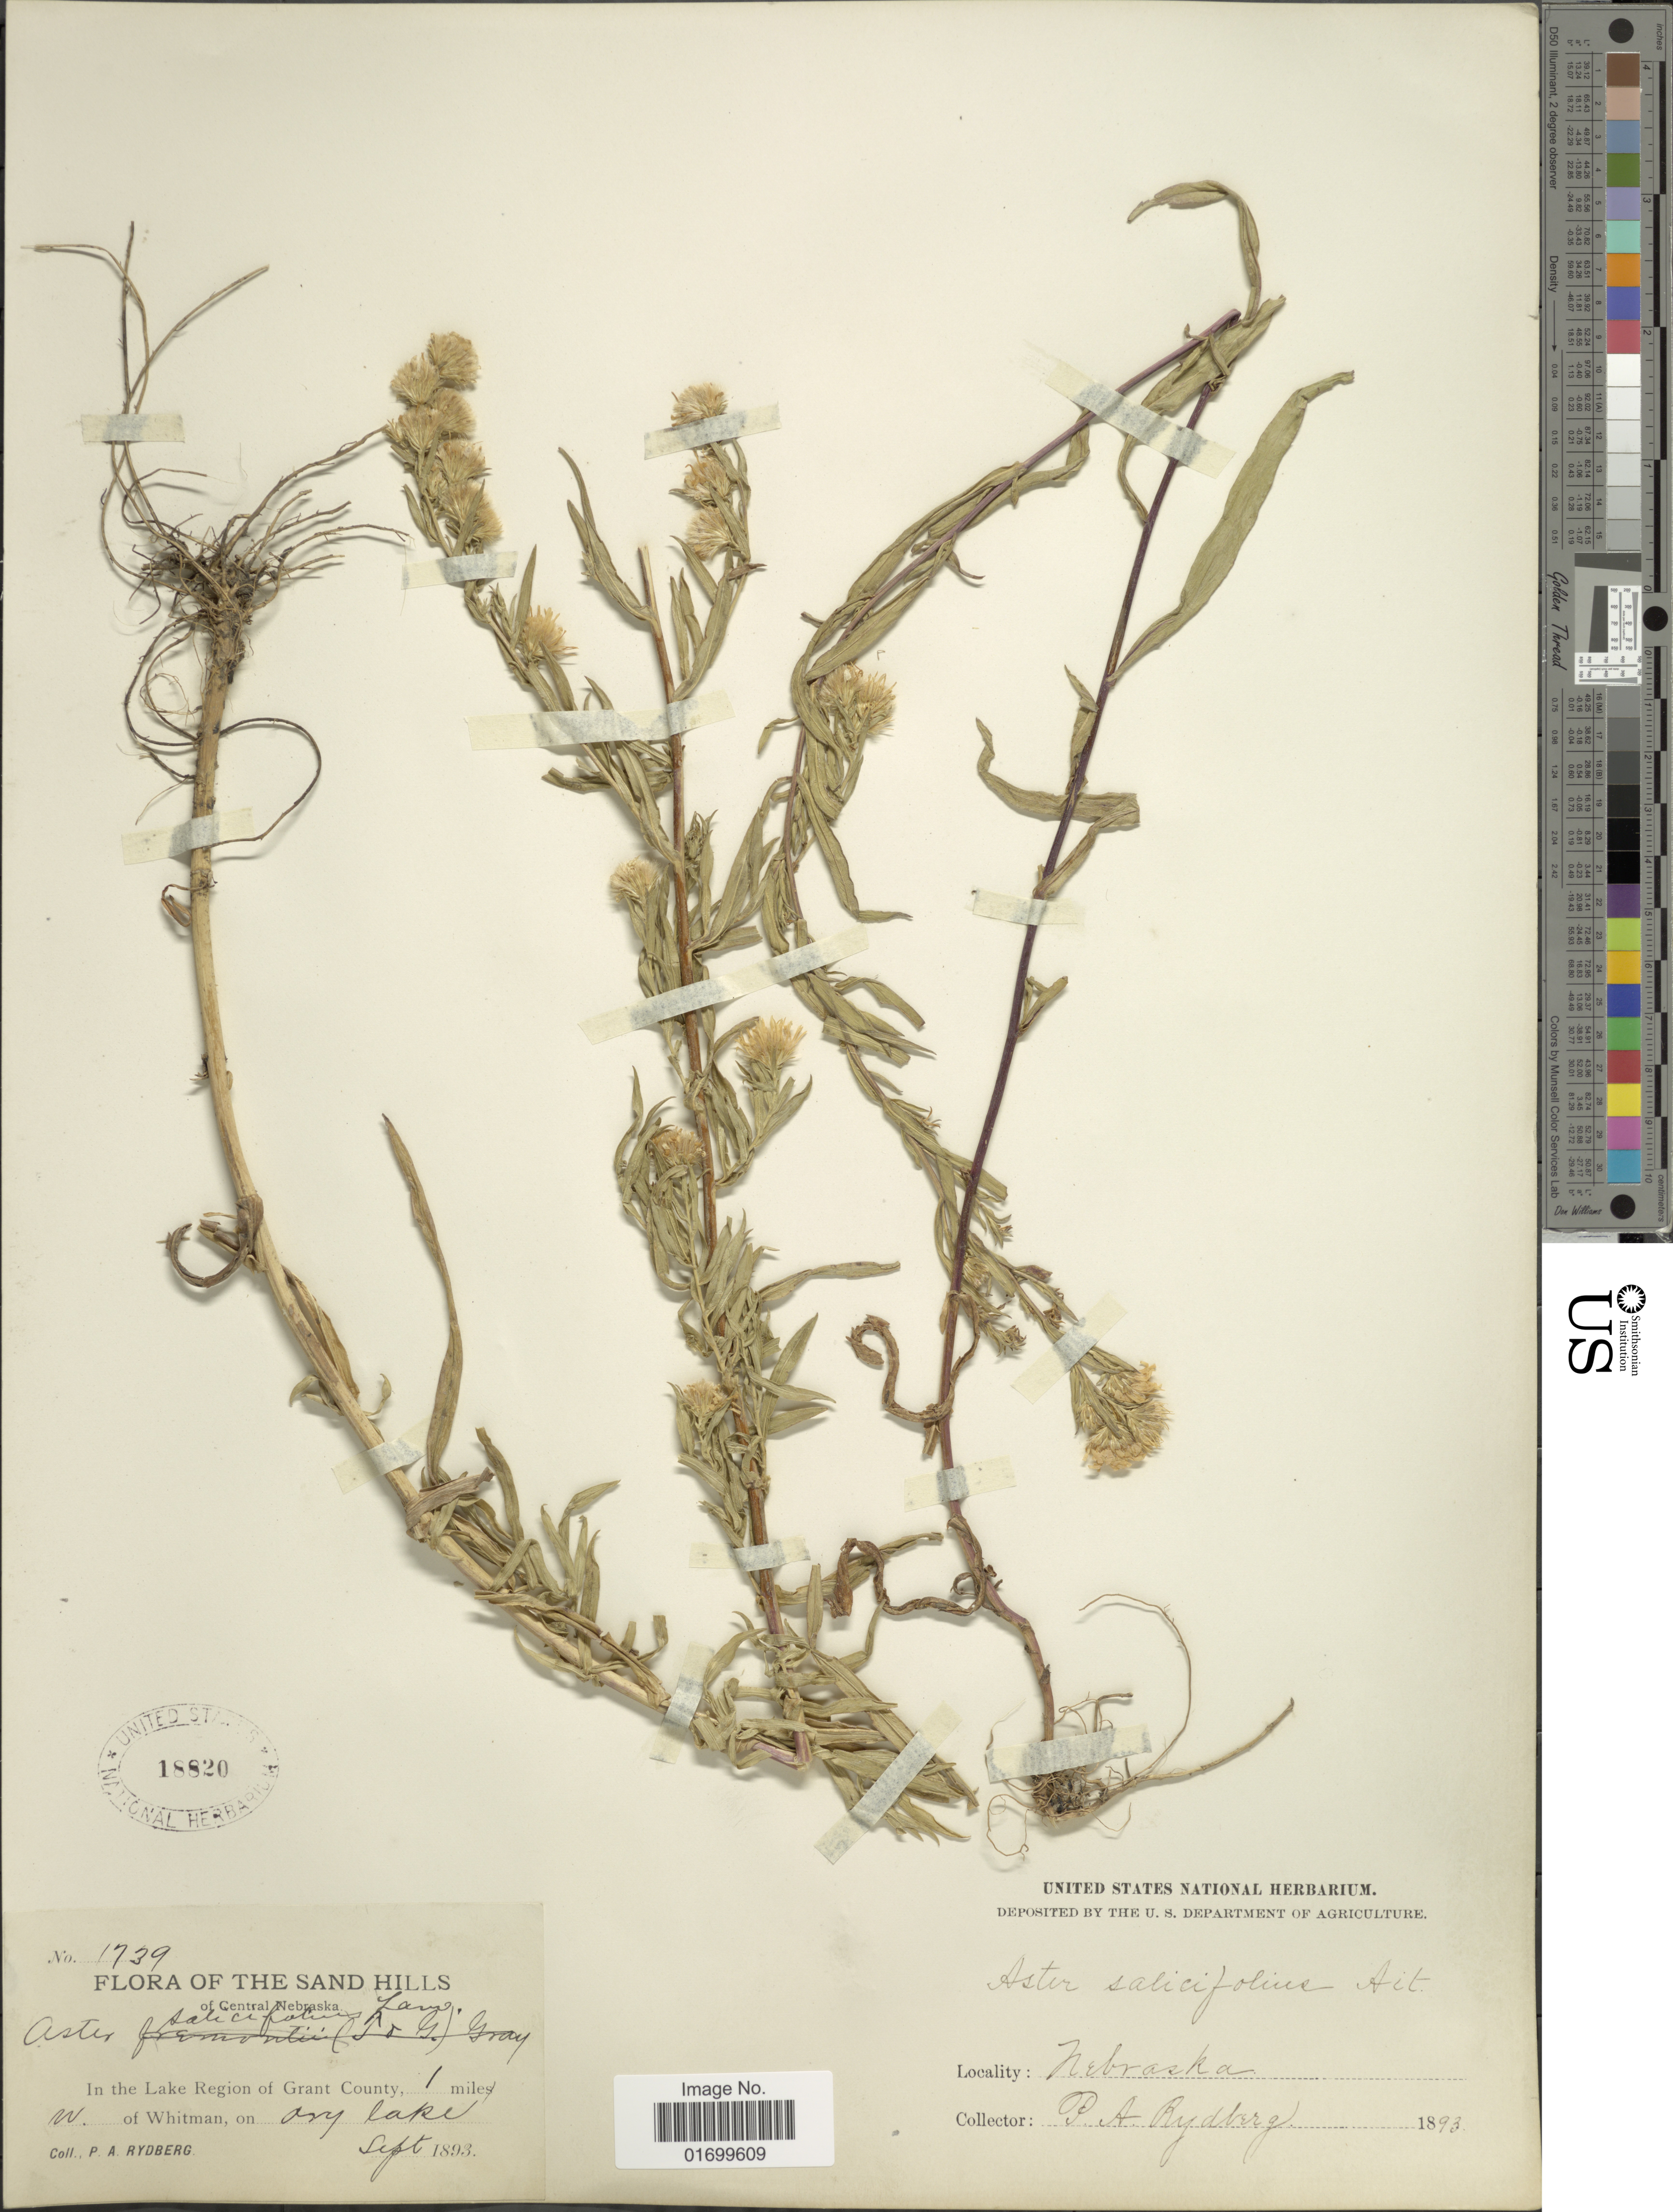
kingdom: Plantae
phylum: Tracheophyta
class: Magnoliopsida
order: Asterales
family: Asteraceae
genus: Symphyotrichum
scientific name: Symphyotrichum hesperium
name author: (A. Gray) Á. Löve & D. Löve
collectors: P. A. Rydberg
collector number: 1739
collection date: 1893-09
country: United States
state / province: Nebraska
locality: The Sand Hills, Central Nebraska, in the Lake Region of Grant County, 1 mile W. of Whitman, on dry lake.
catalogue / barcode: US 18820